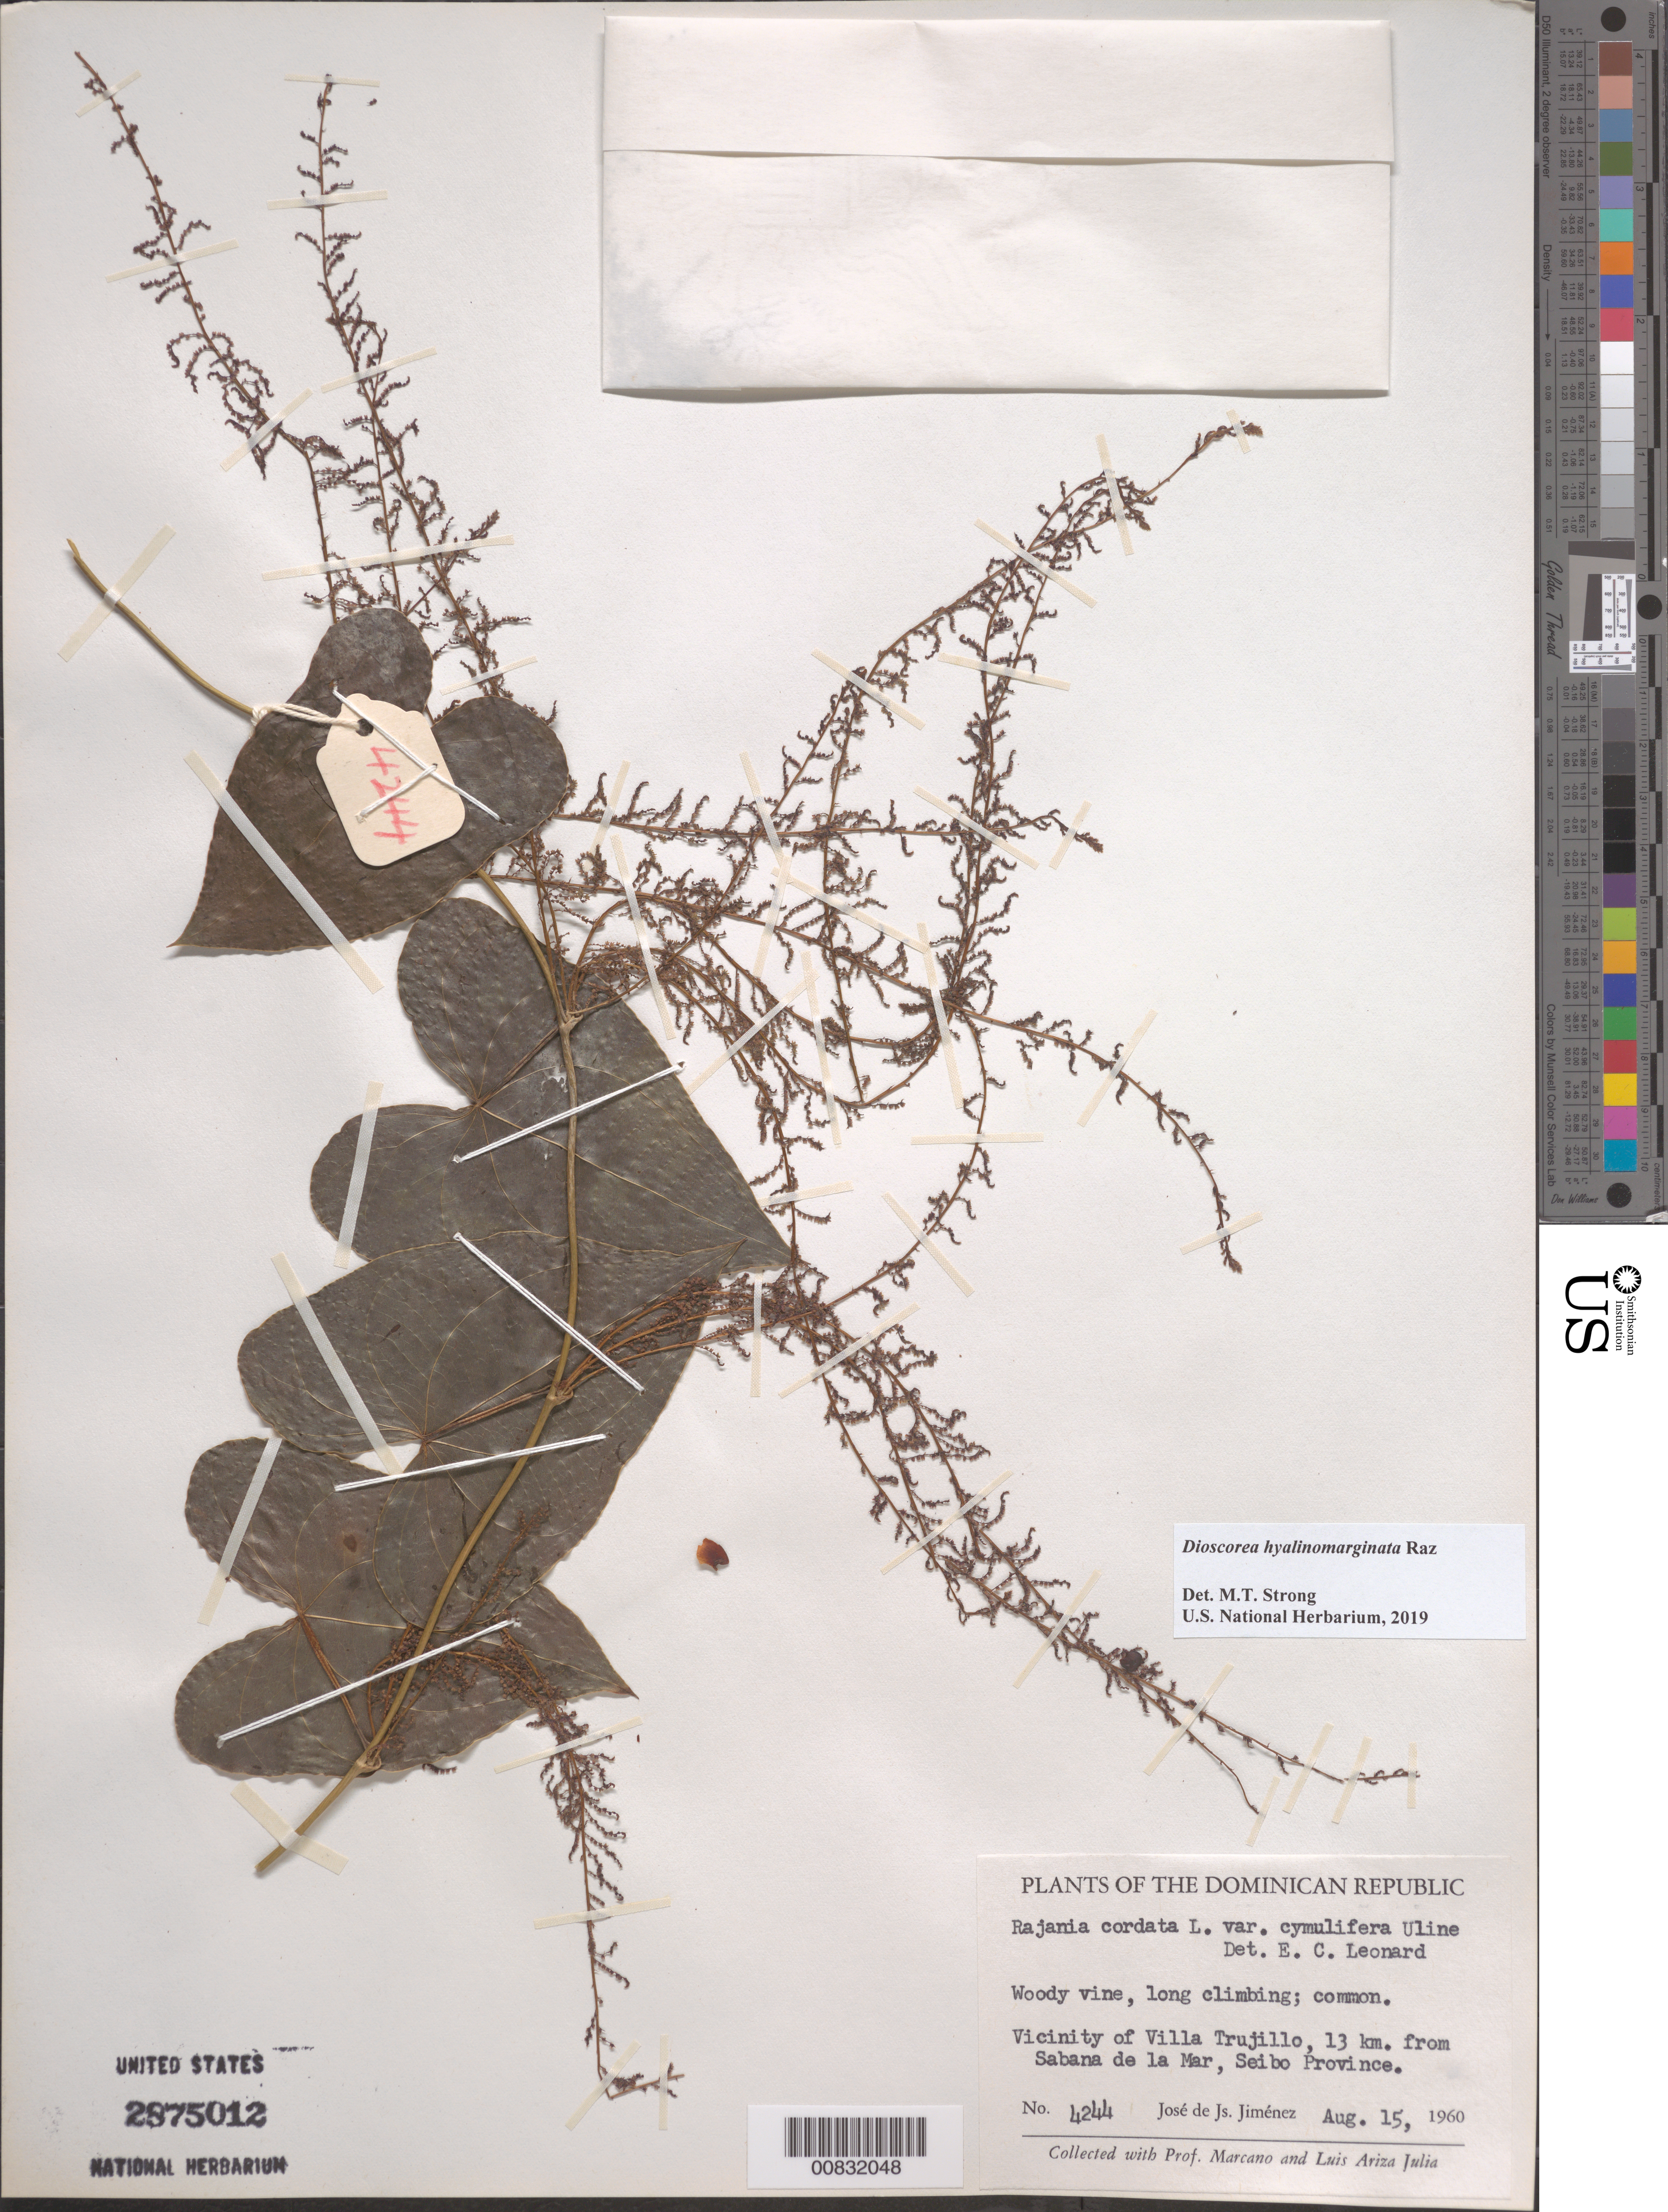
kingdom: Plantae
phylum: Tracheophyta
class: Liliopsida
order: Dioscoreales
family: Dioscoreaceae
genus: Dioscorea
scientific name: Dioscorea hyalinomarginata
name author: Raz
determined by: Strong, M. T., (US), Smithsonian Institution - National Museum of Natural History (UNITED STATES)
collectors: J. J. Jiménez, E. J. Marcano F. & L. Ariza-Julia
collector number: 4244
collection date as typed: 15 Aug 1960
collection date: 1960-08-15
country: Dominican Republic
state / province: El Seibo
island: Hispaniola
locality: Vicinity of Villa Trujillo, 13 km. from Sabana de la Mar.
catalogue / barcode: US 2875012